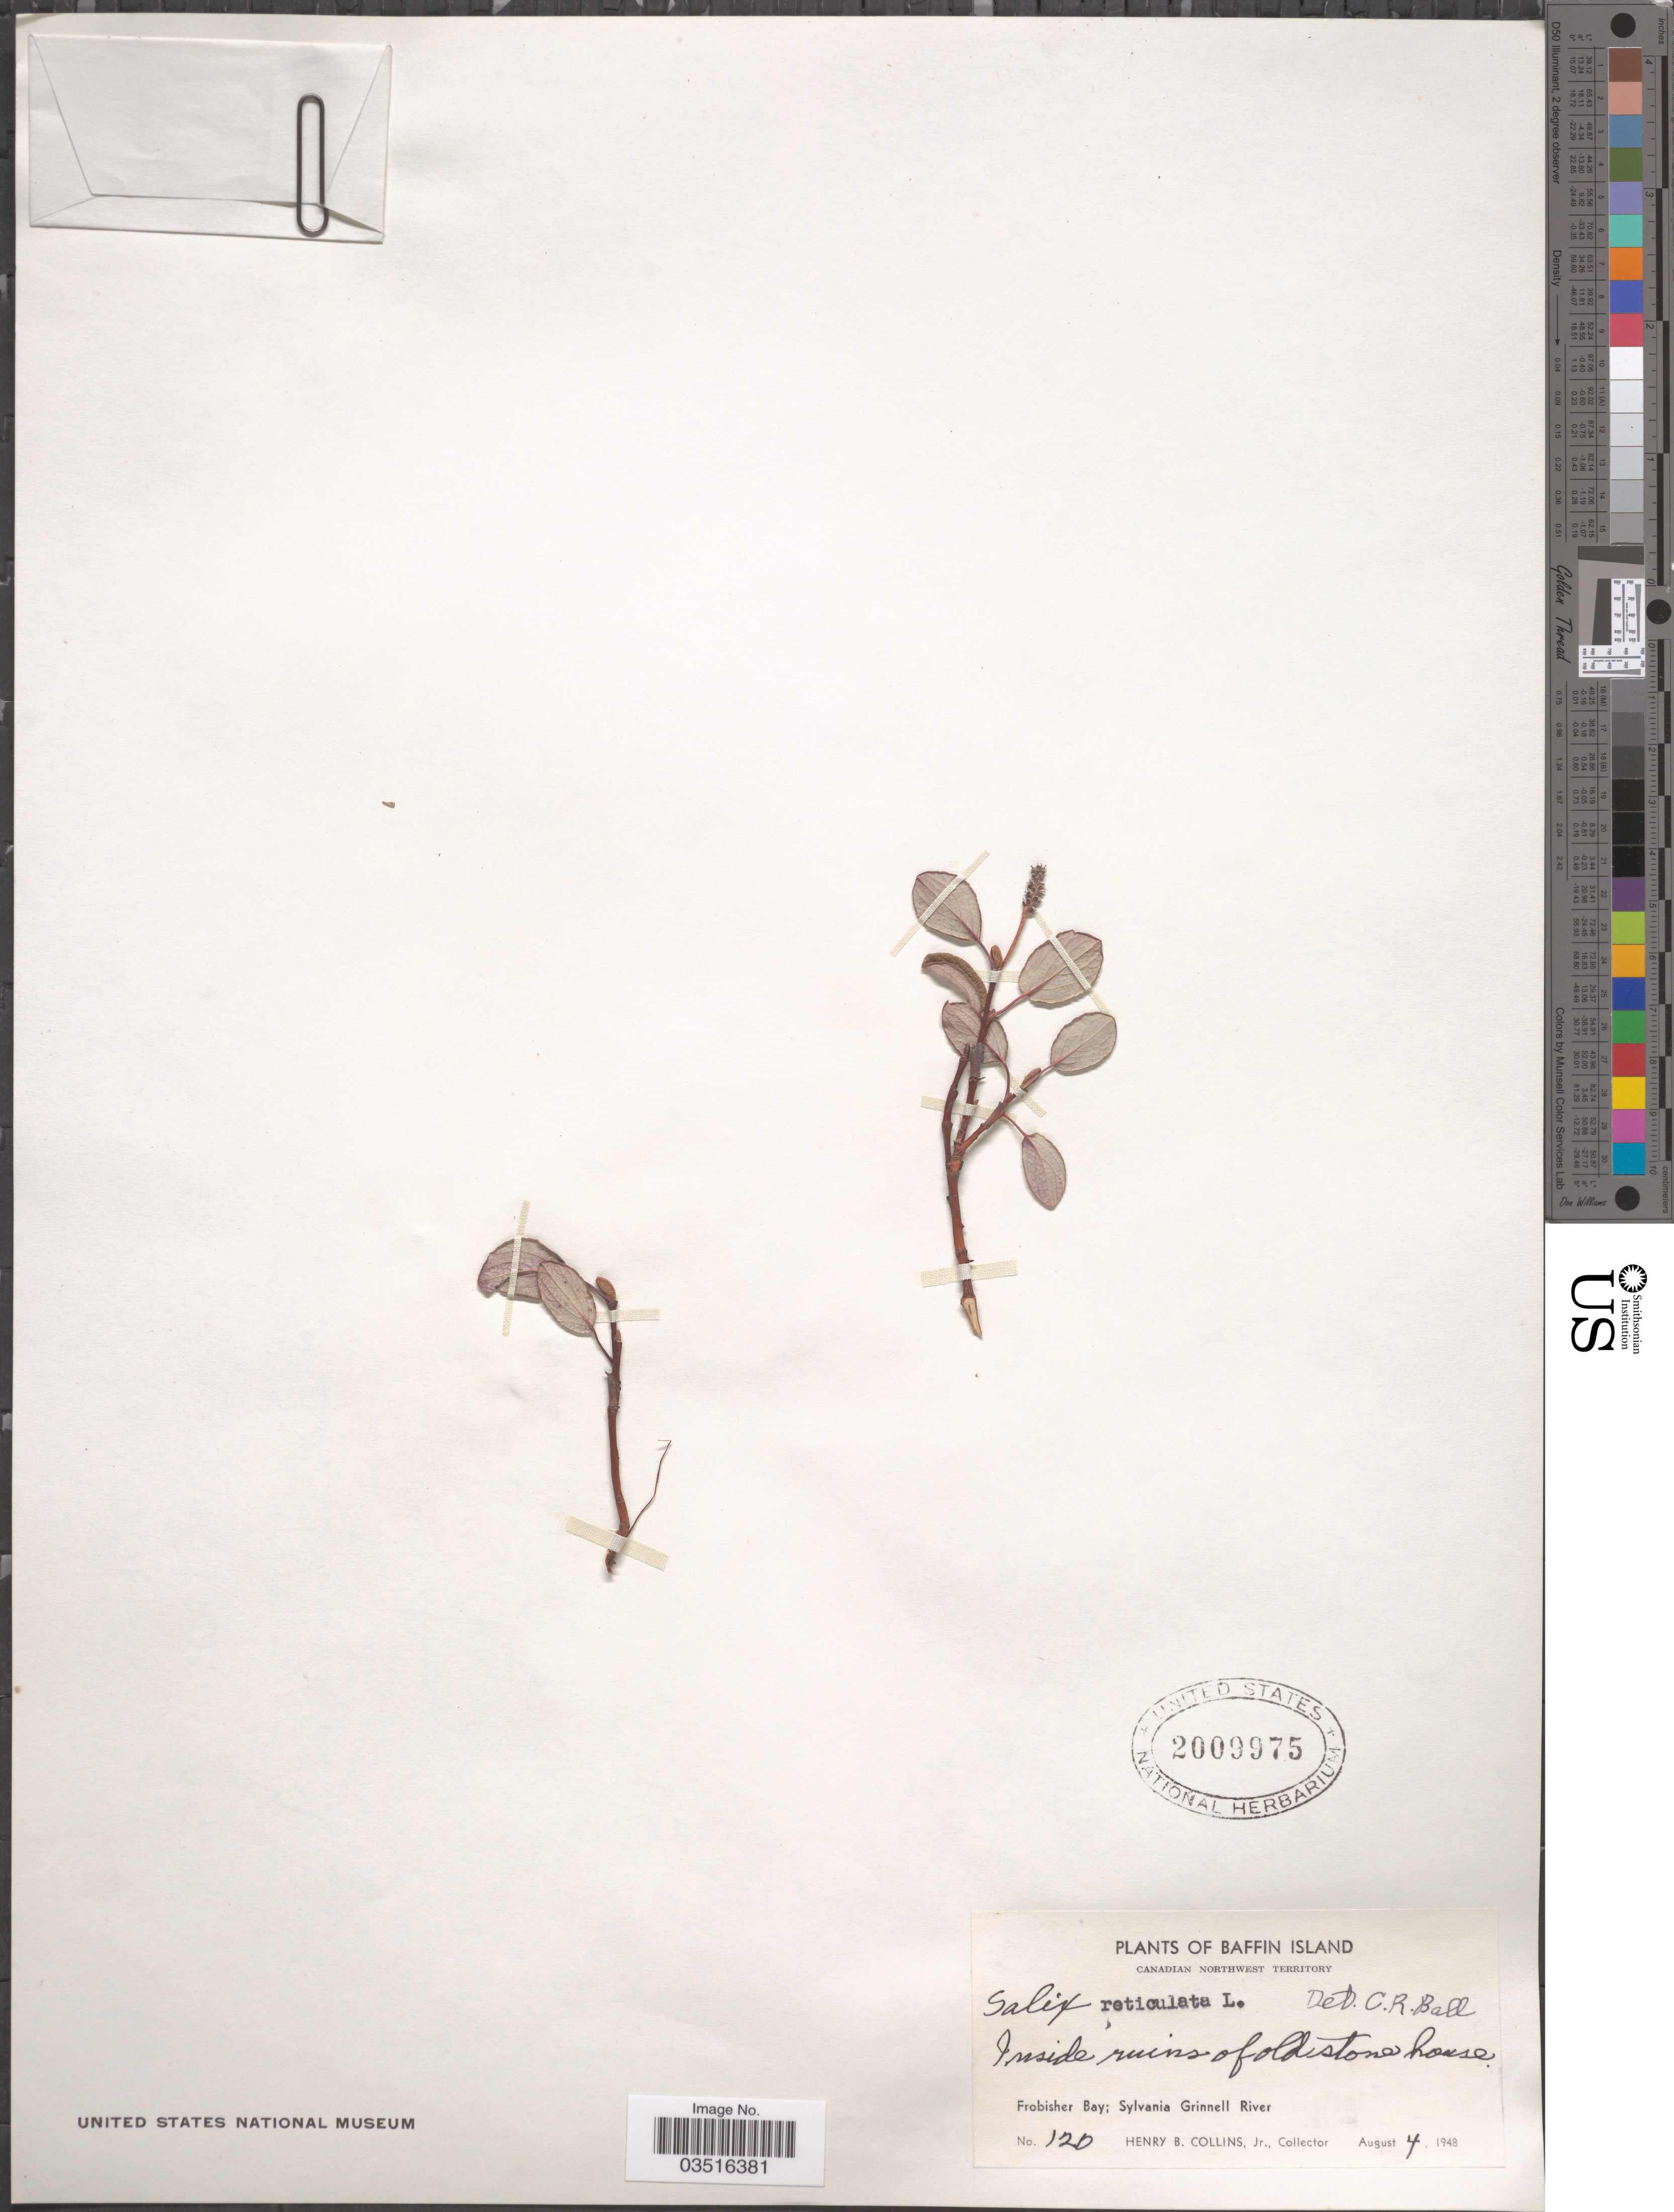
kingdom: Plantae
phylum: Tracheophyta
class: Magnoliopsida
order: Malpighiales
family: Salicaceae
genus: Salix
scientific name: Salix reticulata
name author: L.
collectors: H. Collins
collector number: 120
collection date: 1948-08-04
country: Canada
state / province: Northwest Territories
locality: Baffin Island. Canadian Northwest Territory. Inside ruins of old stone house. Frobisher Bay; Sylvania Grinnell River.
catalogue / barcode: US 2009975